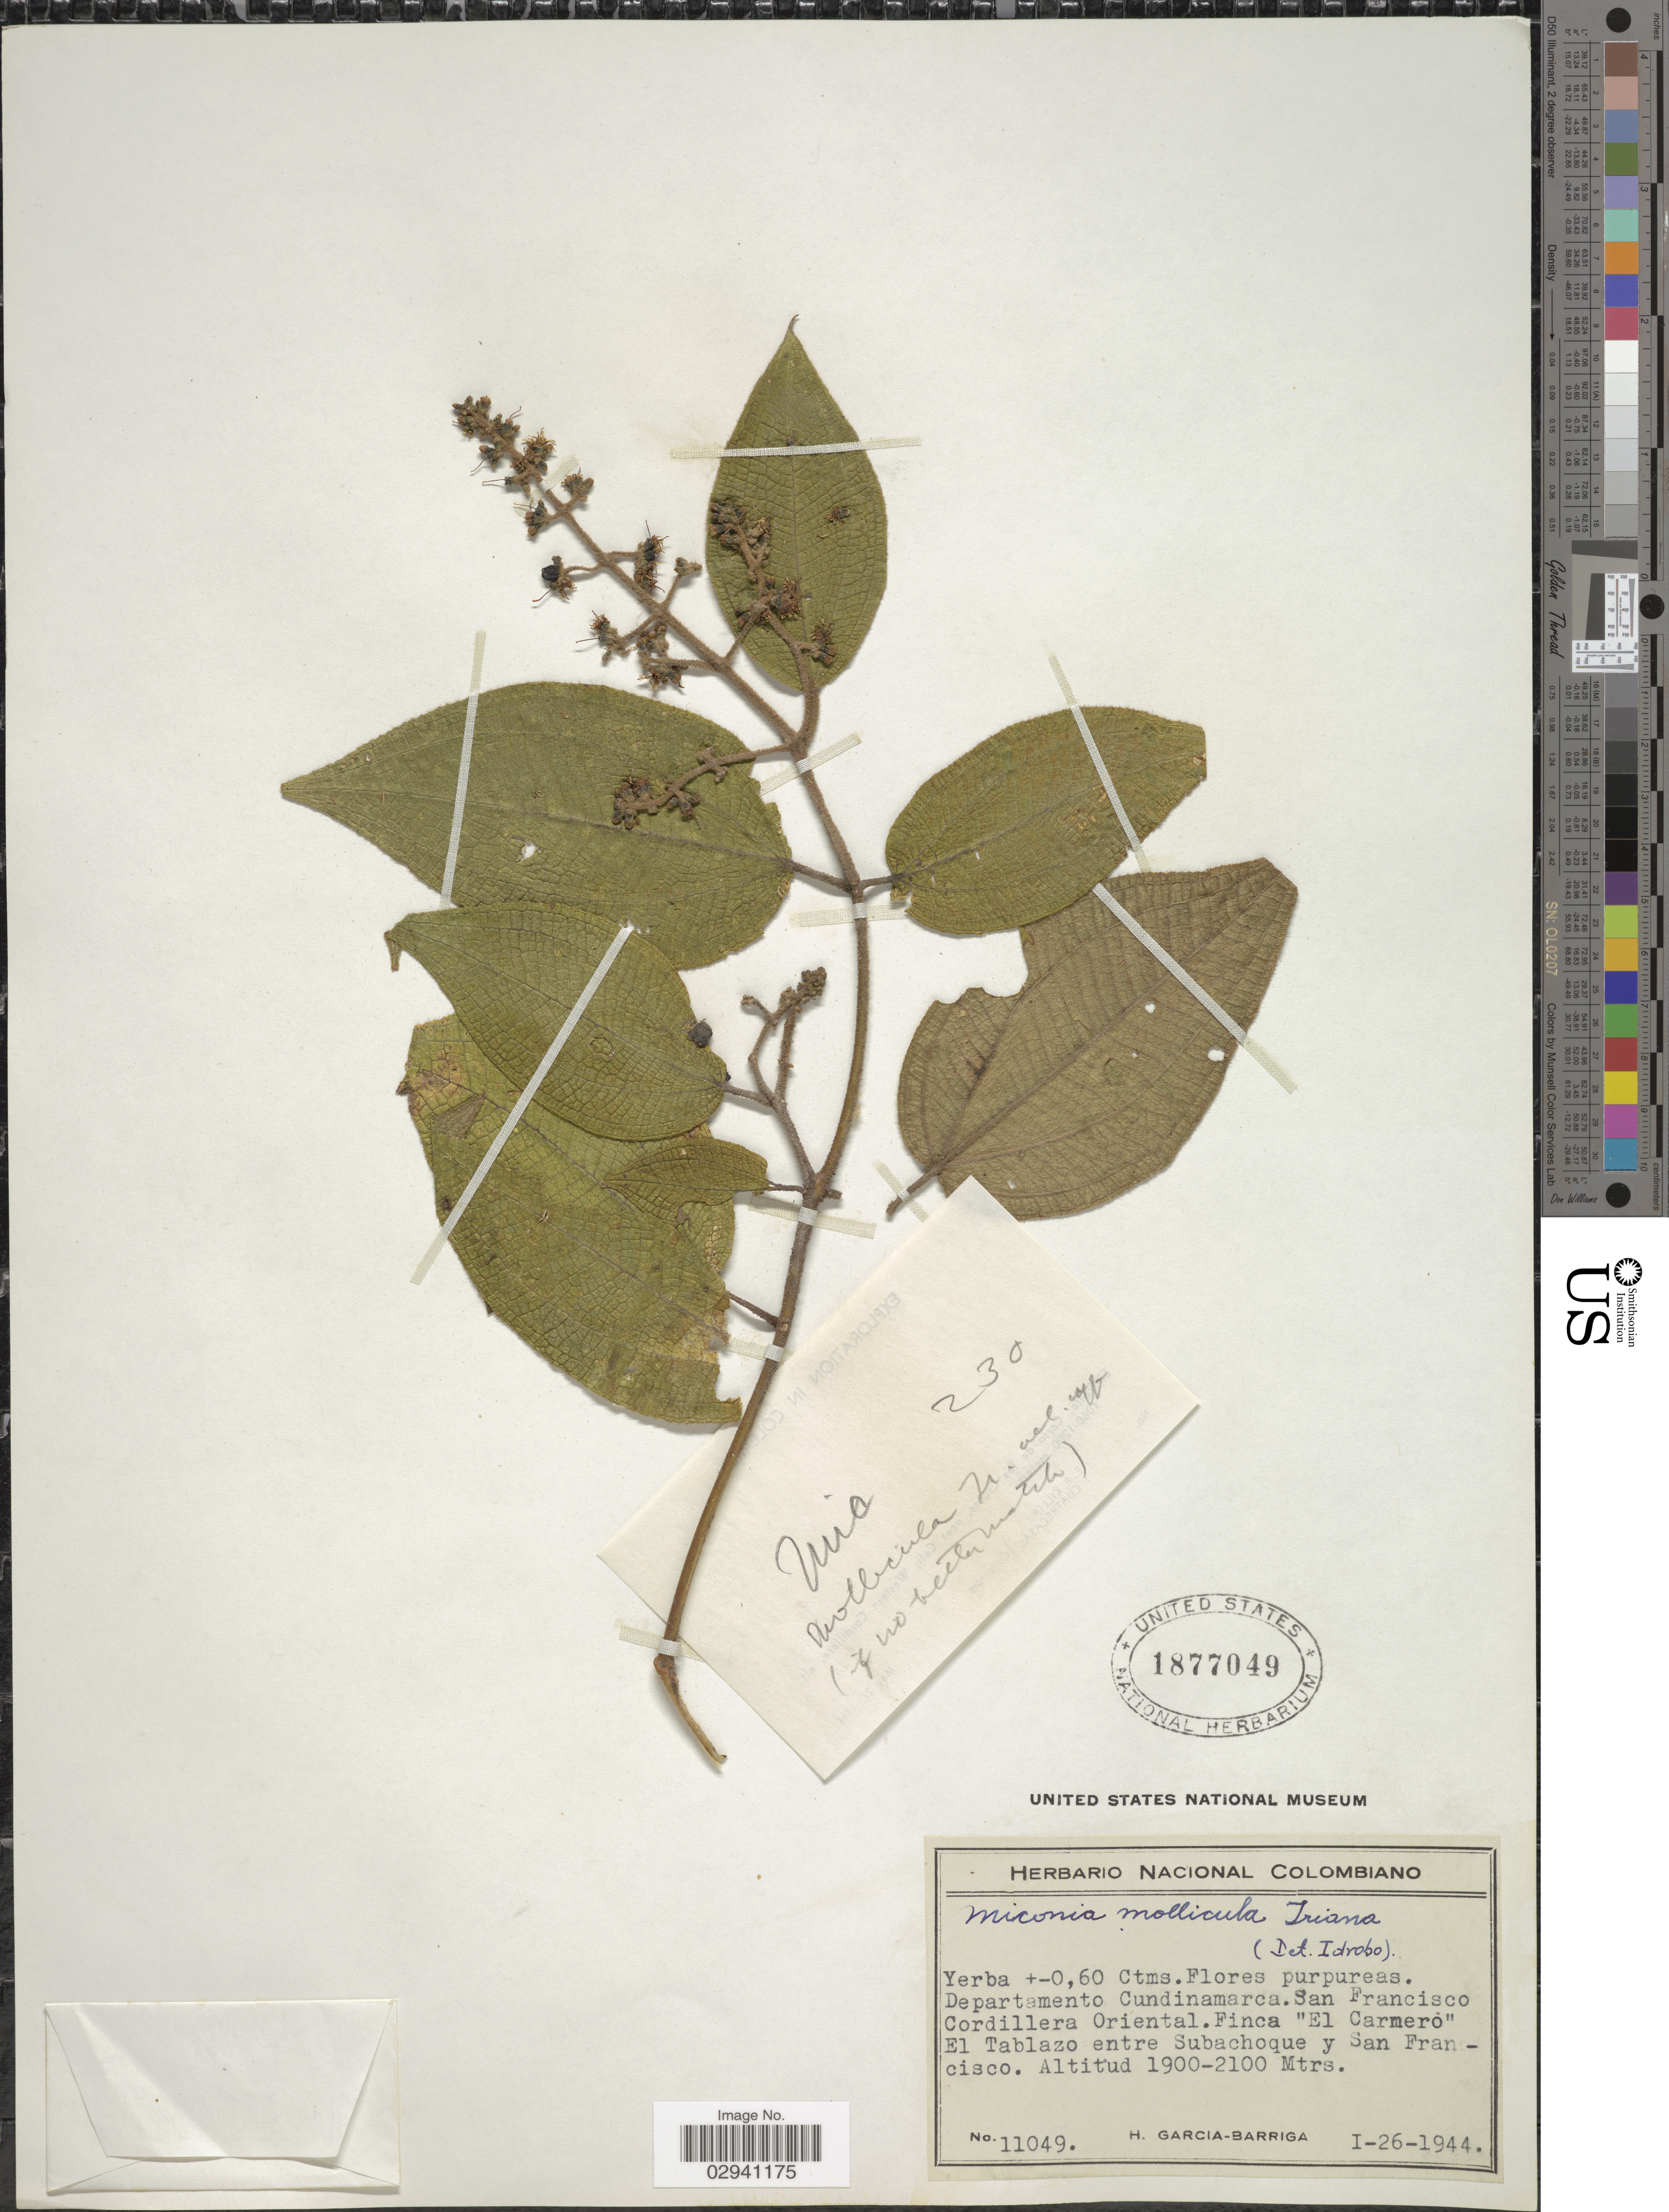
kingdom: Plantae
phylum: Tracheophyta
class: Magnoliopsida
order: Myrtales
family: Melastomataceae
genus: Miconia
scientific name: Miconia mollicula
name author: Triana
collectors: H. García Barriga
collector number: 11049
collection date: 1944-01-26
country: Colombia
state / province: Cundinamarca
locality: Departamento Cundinamarca. San Francisco. Cordillera Oriental. Finca "El Carmero". El Tablazo entre Subachoque y San Francisco.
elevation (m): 1900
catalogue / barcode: US 1877049